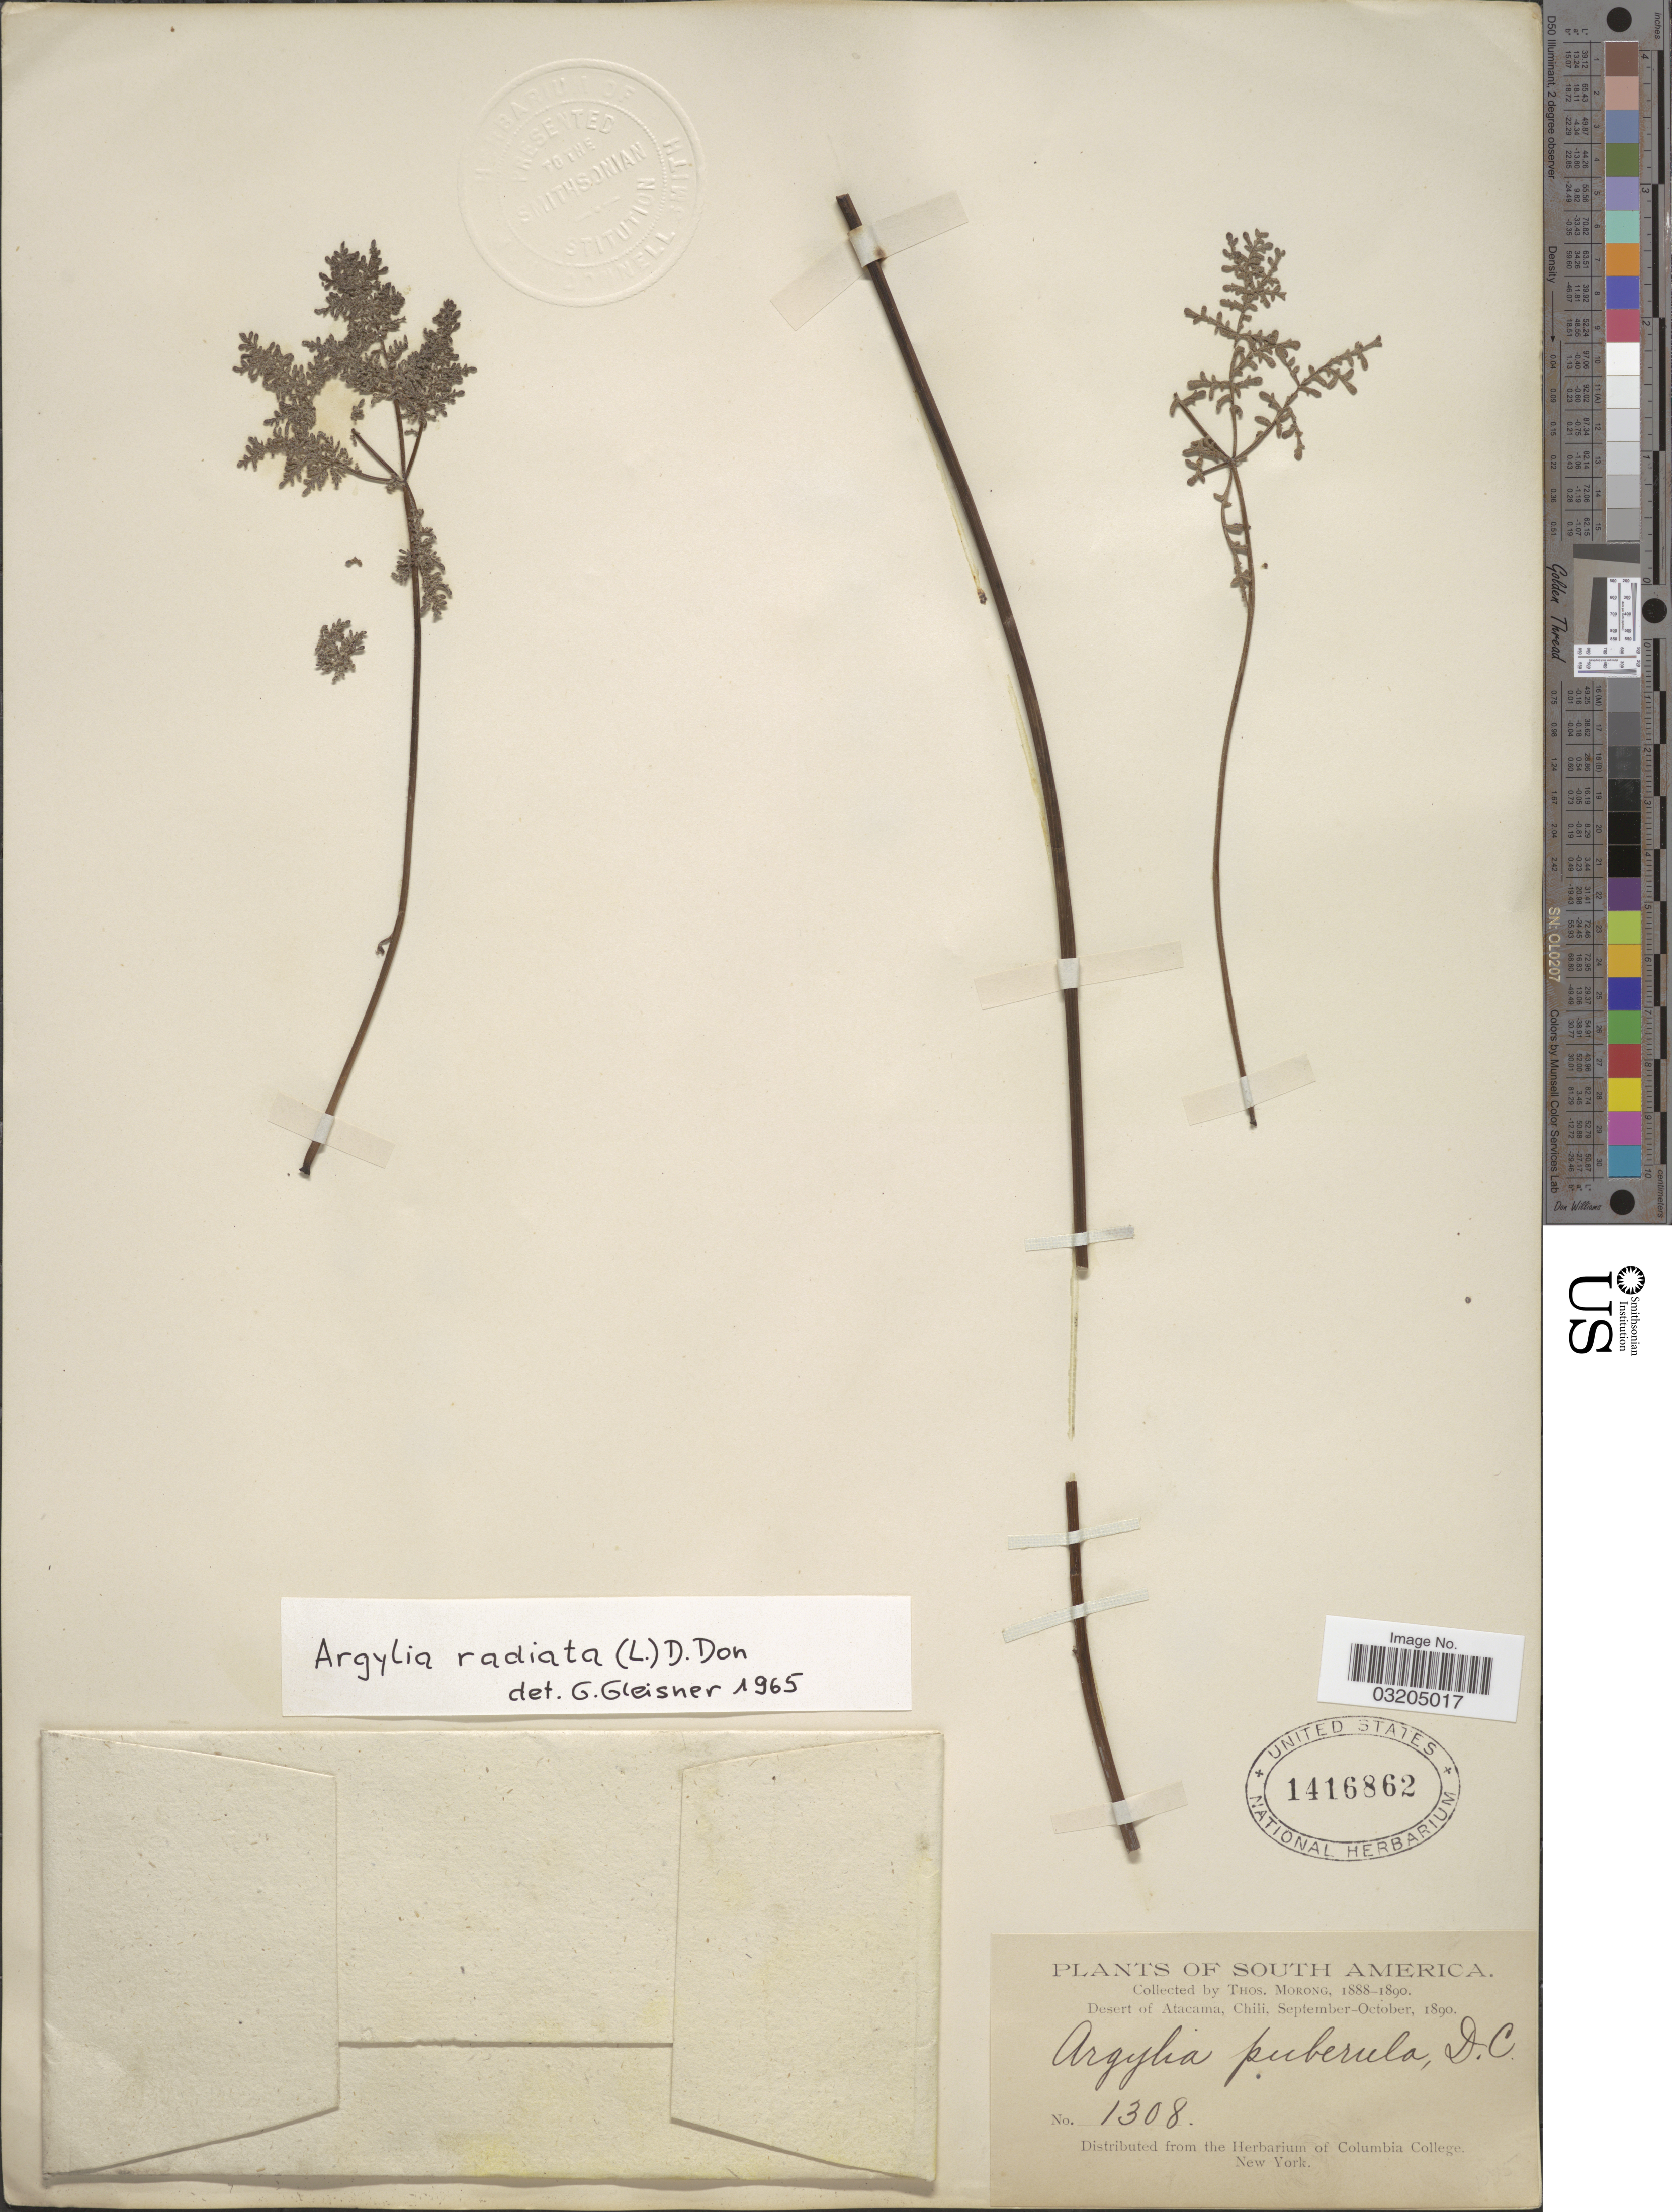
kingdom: Plantae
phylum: Tracheophyta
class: Magnoliopsida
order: Lamiales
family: Bignoniaceae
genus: Argylia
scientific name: Argylia radiata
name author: (L.) D. Don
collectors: ex herb. T. Morong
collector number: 1308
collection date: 1890-09/1890-10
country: Chile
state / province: Atacama (III)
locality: Desert of Atacama.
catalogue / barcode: US 1416862